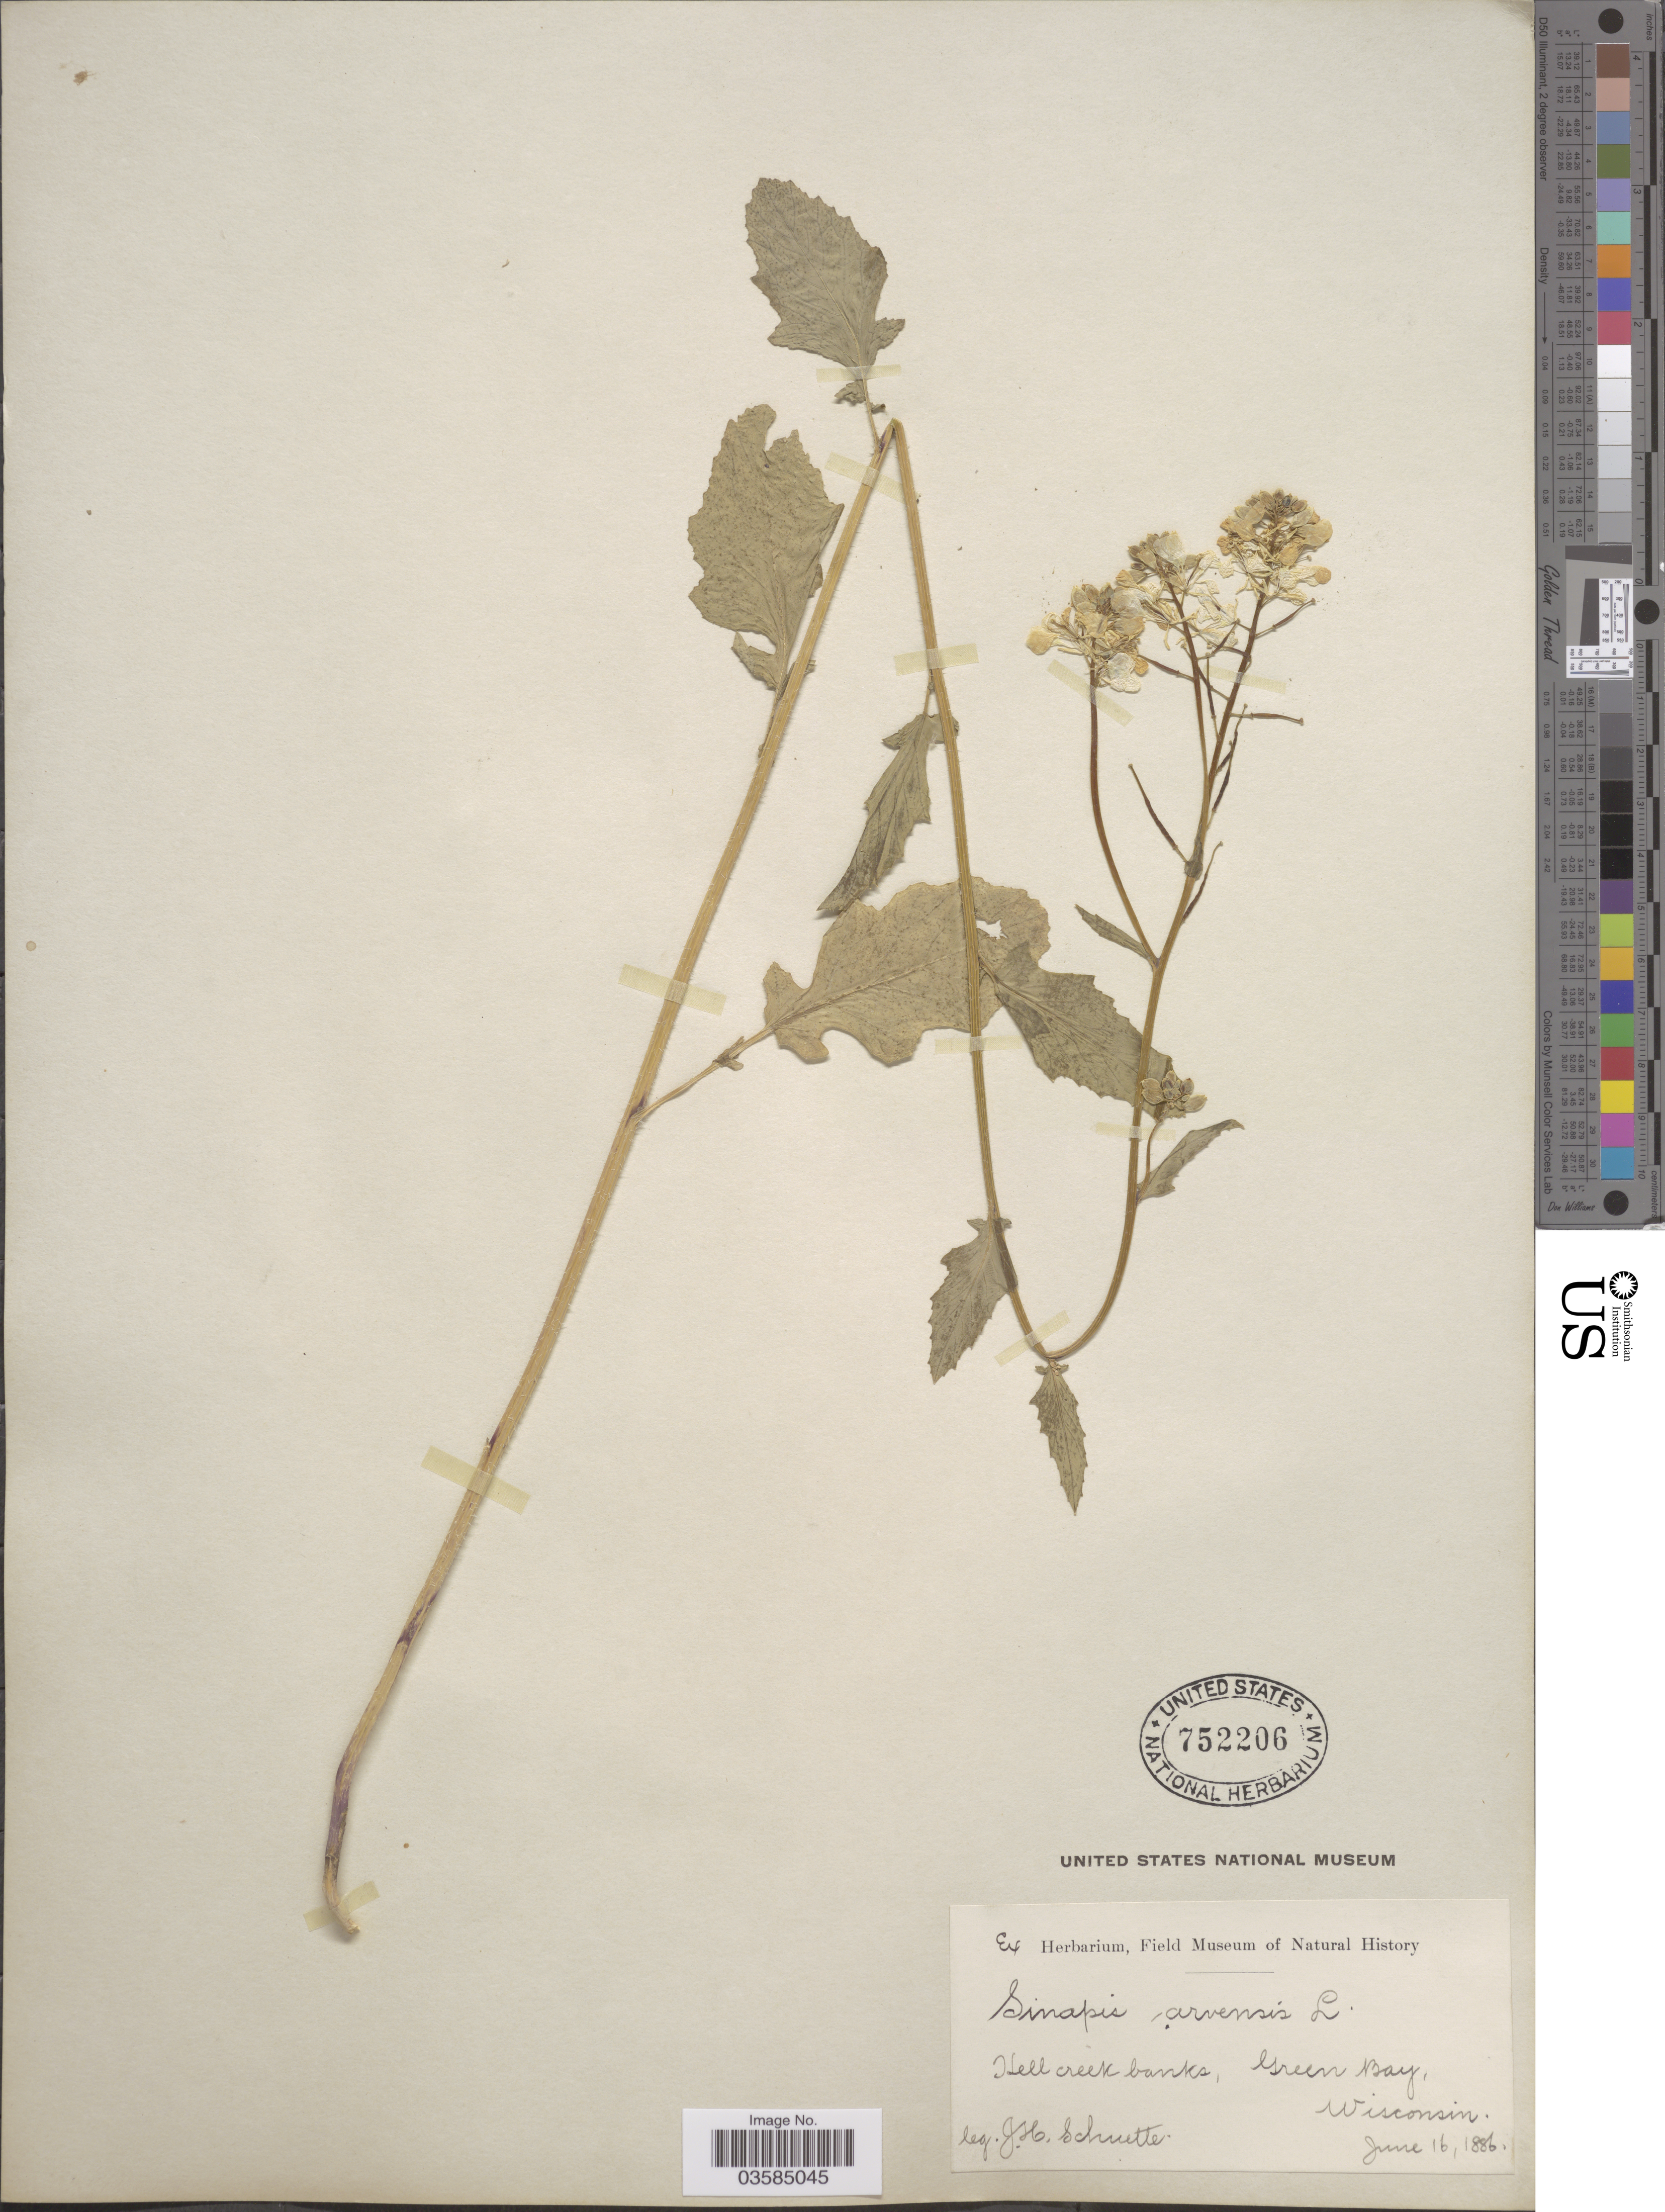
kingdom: Plantae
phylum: Tracheophyta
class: Magnoliopsida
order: Brassicales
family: Brassicaceae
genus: Brassica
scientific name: Brassica kaber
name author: (DC.) L.C. Wheeler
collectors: J. H. Schuette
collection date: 1886-06-16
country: United States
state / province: Wisconsin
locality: Hell creek banks, Green Bay.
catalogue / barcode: US 752206